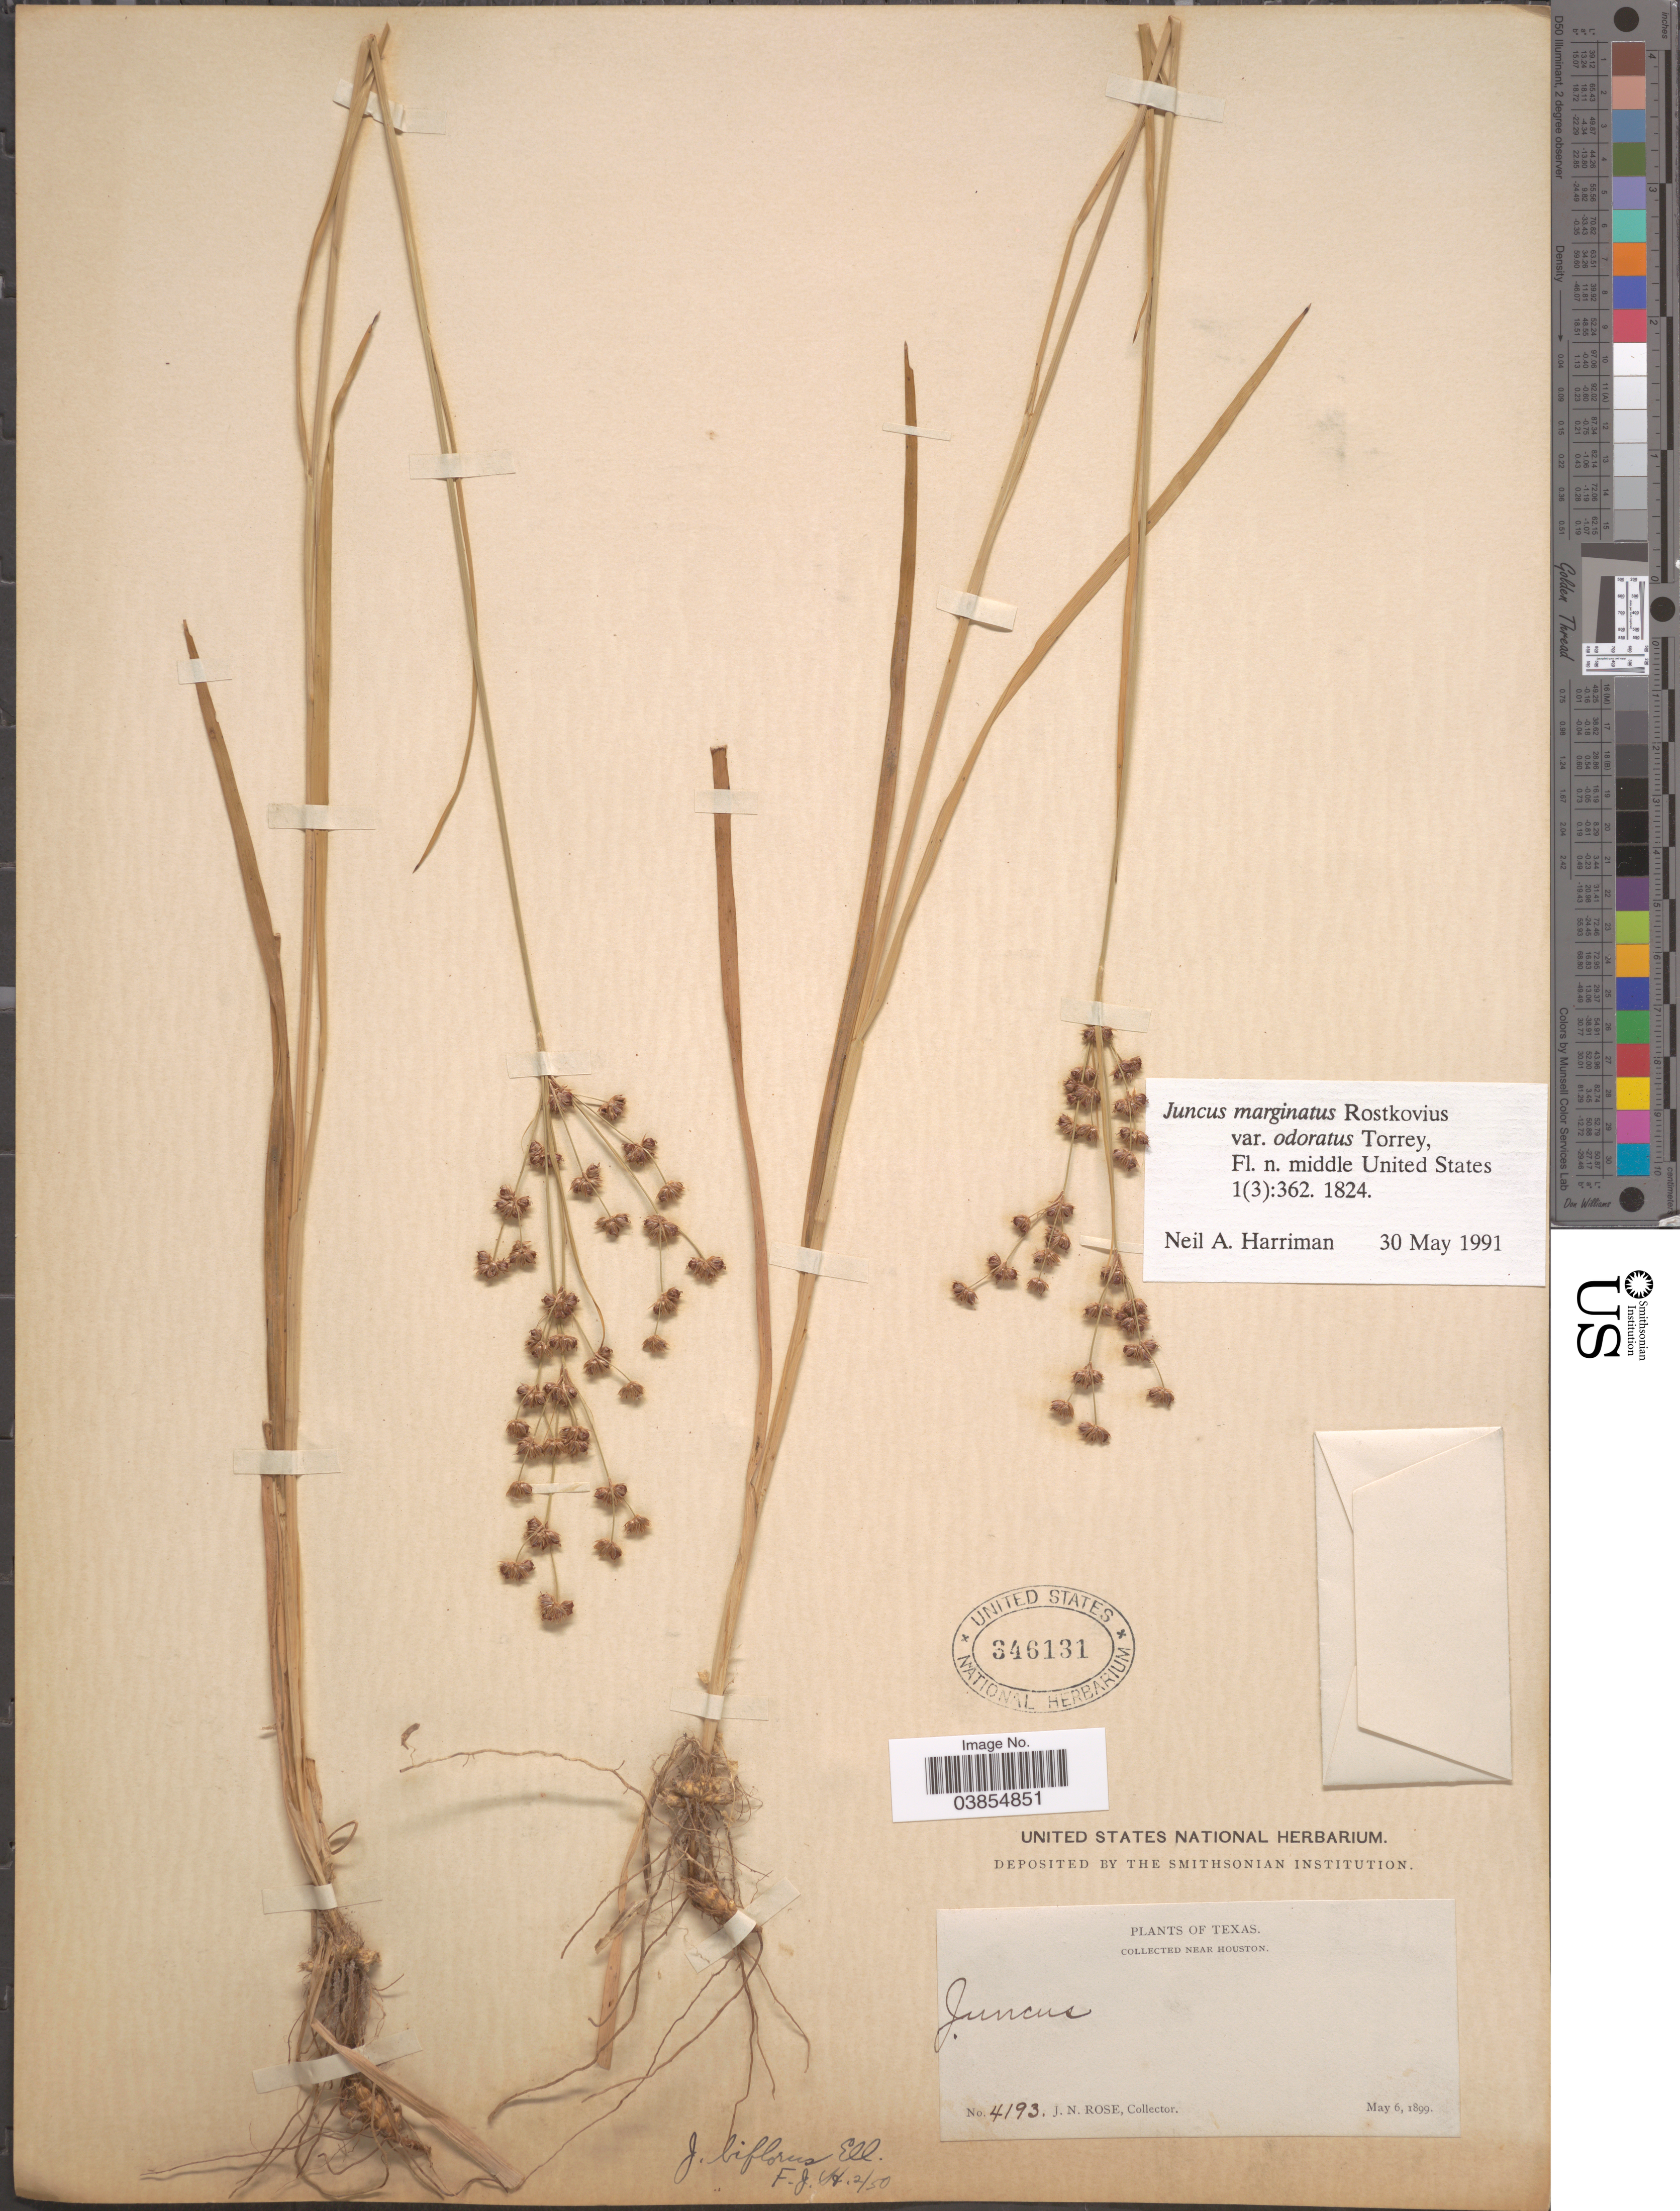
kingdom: Plantae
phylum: Tracheophyta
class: Liliopsida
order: Poales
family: Juncaceae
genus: Juncus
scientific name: Juncus marginatus var. odoratus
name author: Torr.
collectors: J. N. Rose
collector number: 4193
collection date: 1899-05-06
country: United States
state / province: Texas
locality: Near Houston.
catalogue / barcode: US 346131